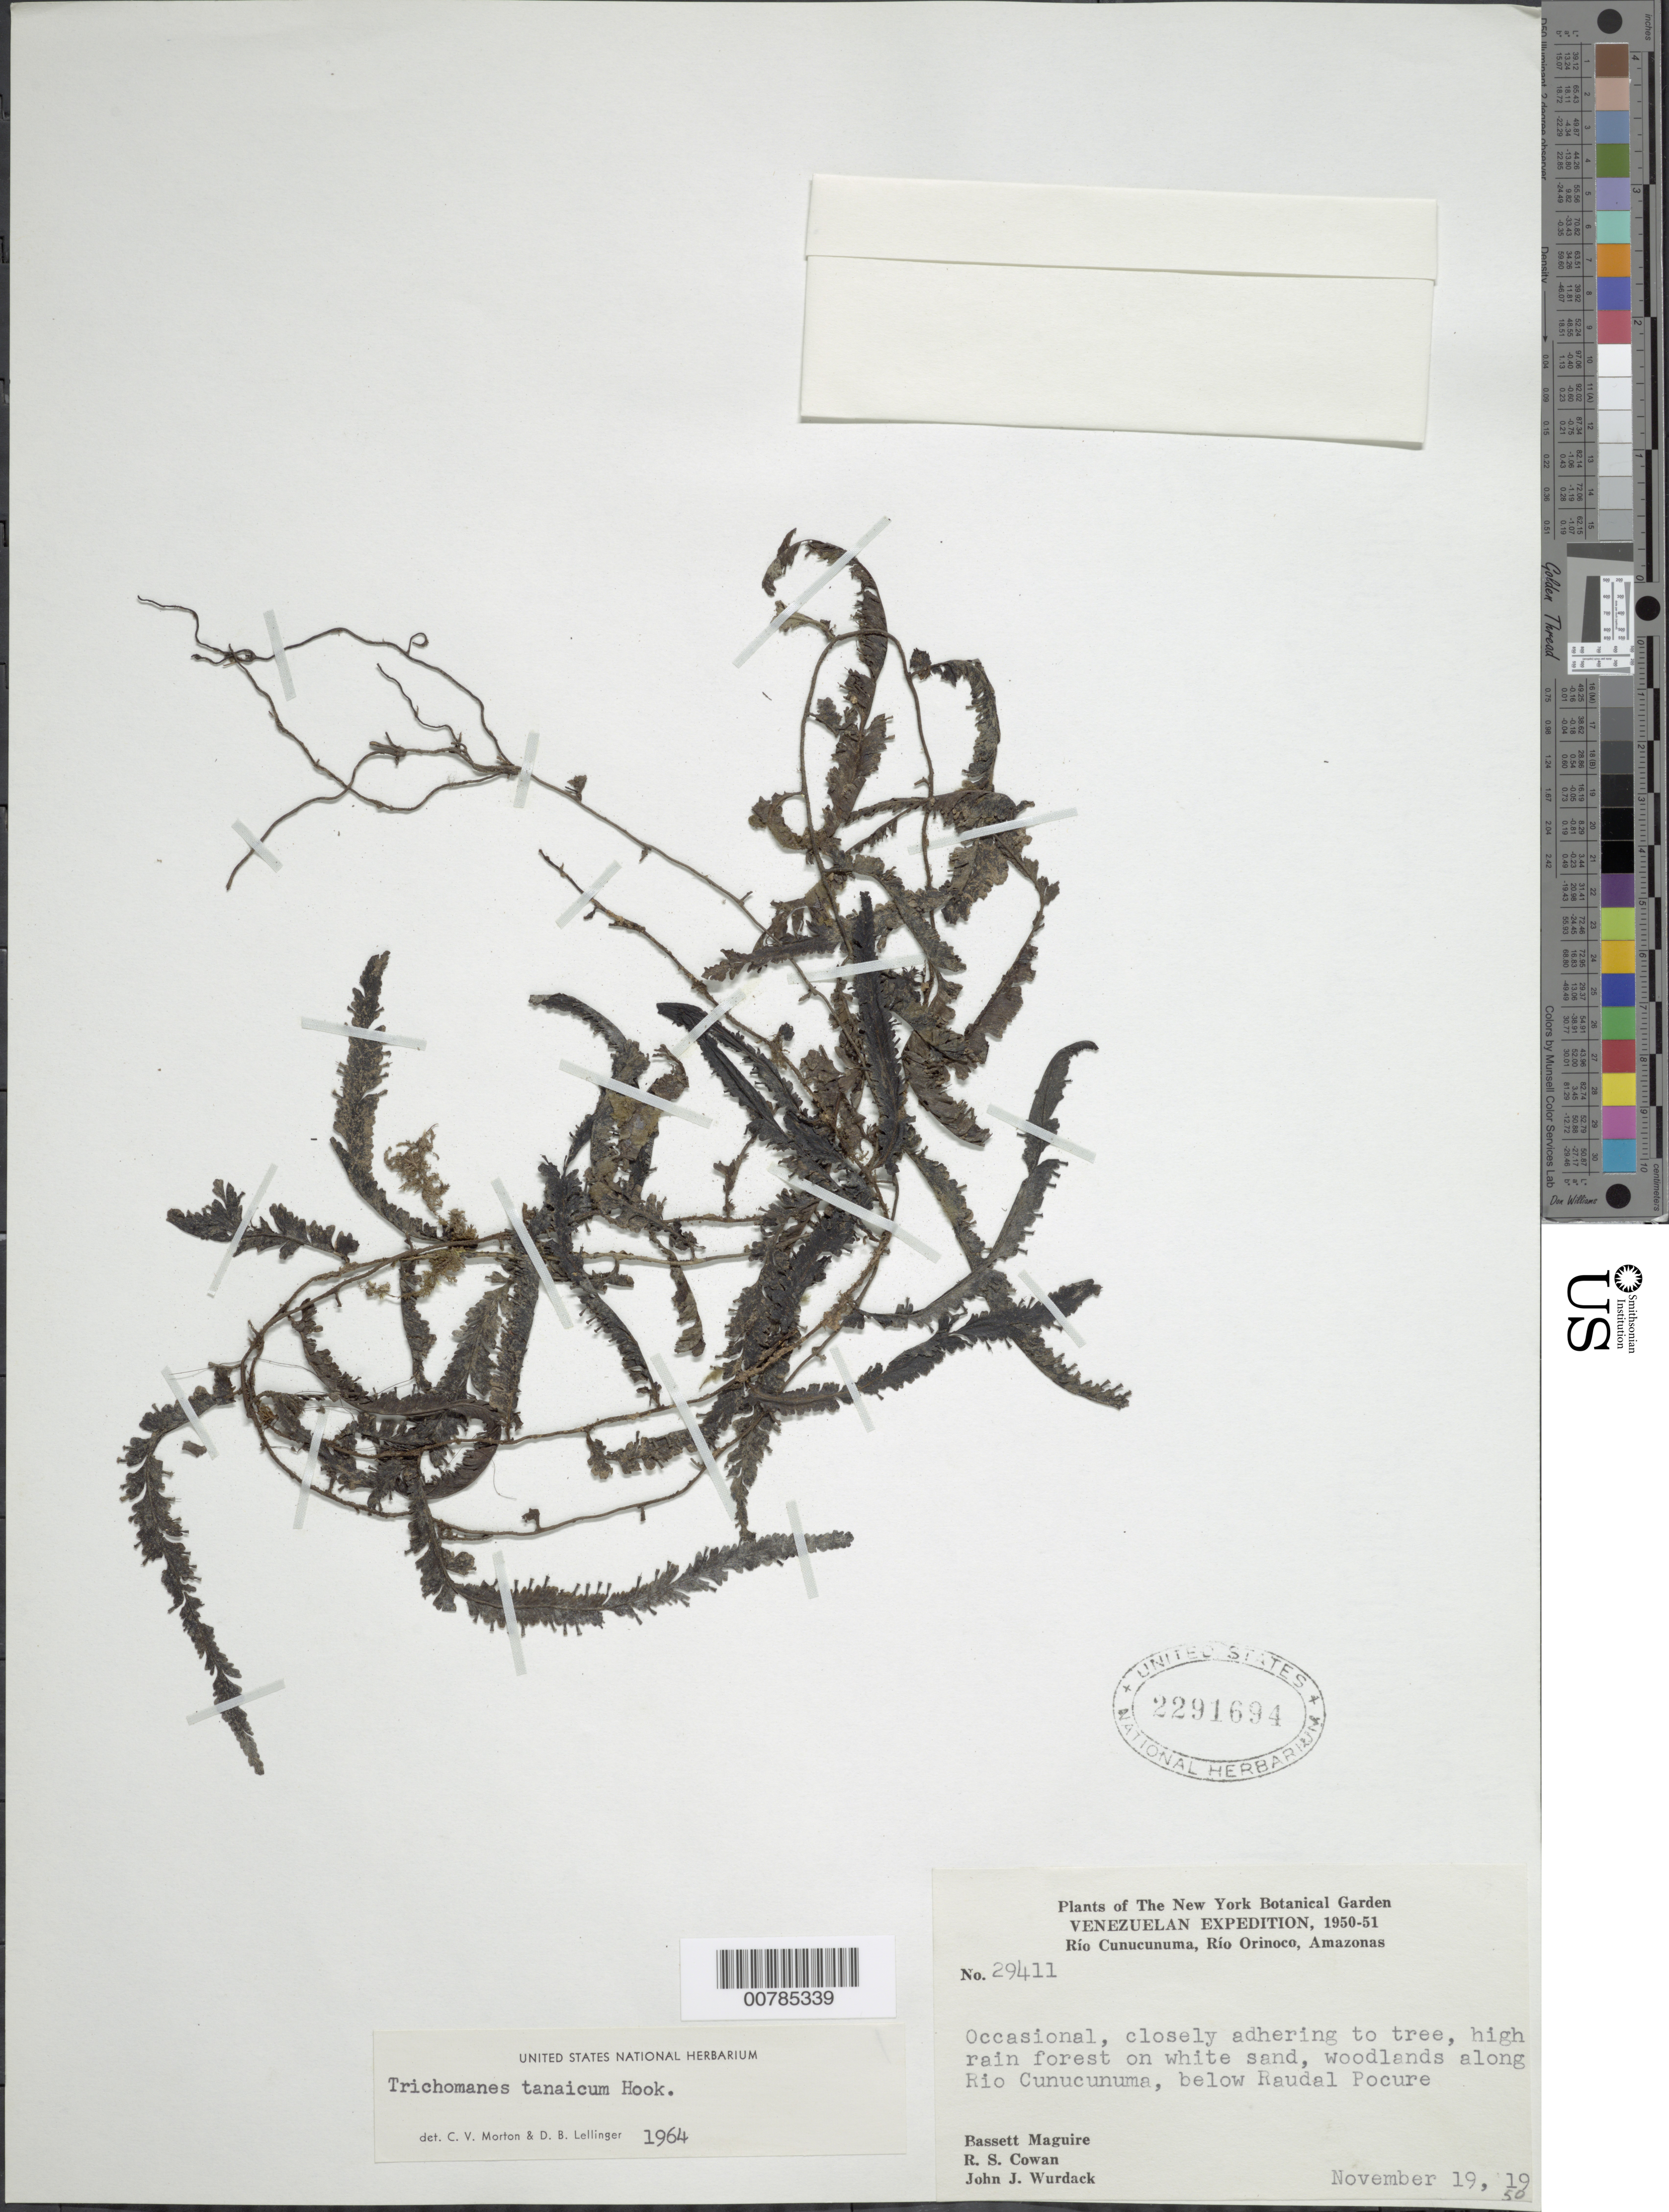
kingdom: Plantae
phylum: Tracheophyta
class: Polypodiopsida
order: Hymenophyllales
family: Hymenophyllaceae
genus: Trichomanes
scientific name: Trichomanes tanaicum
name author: Hook. ex J.W. Sturm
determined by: Morton, C. V.; Lellinger, D. B.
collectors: B. Maguire, R. S. Cowan & J. J. Wurdack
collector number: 29411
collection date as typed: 19-Nov-50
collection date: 1950-11-19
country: Venezuela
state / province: Amazonas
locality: Río Cunucunuma, Raudal Pacure, below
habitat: High rainforest on white sand, woodlands along river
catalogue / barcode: US 2291694